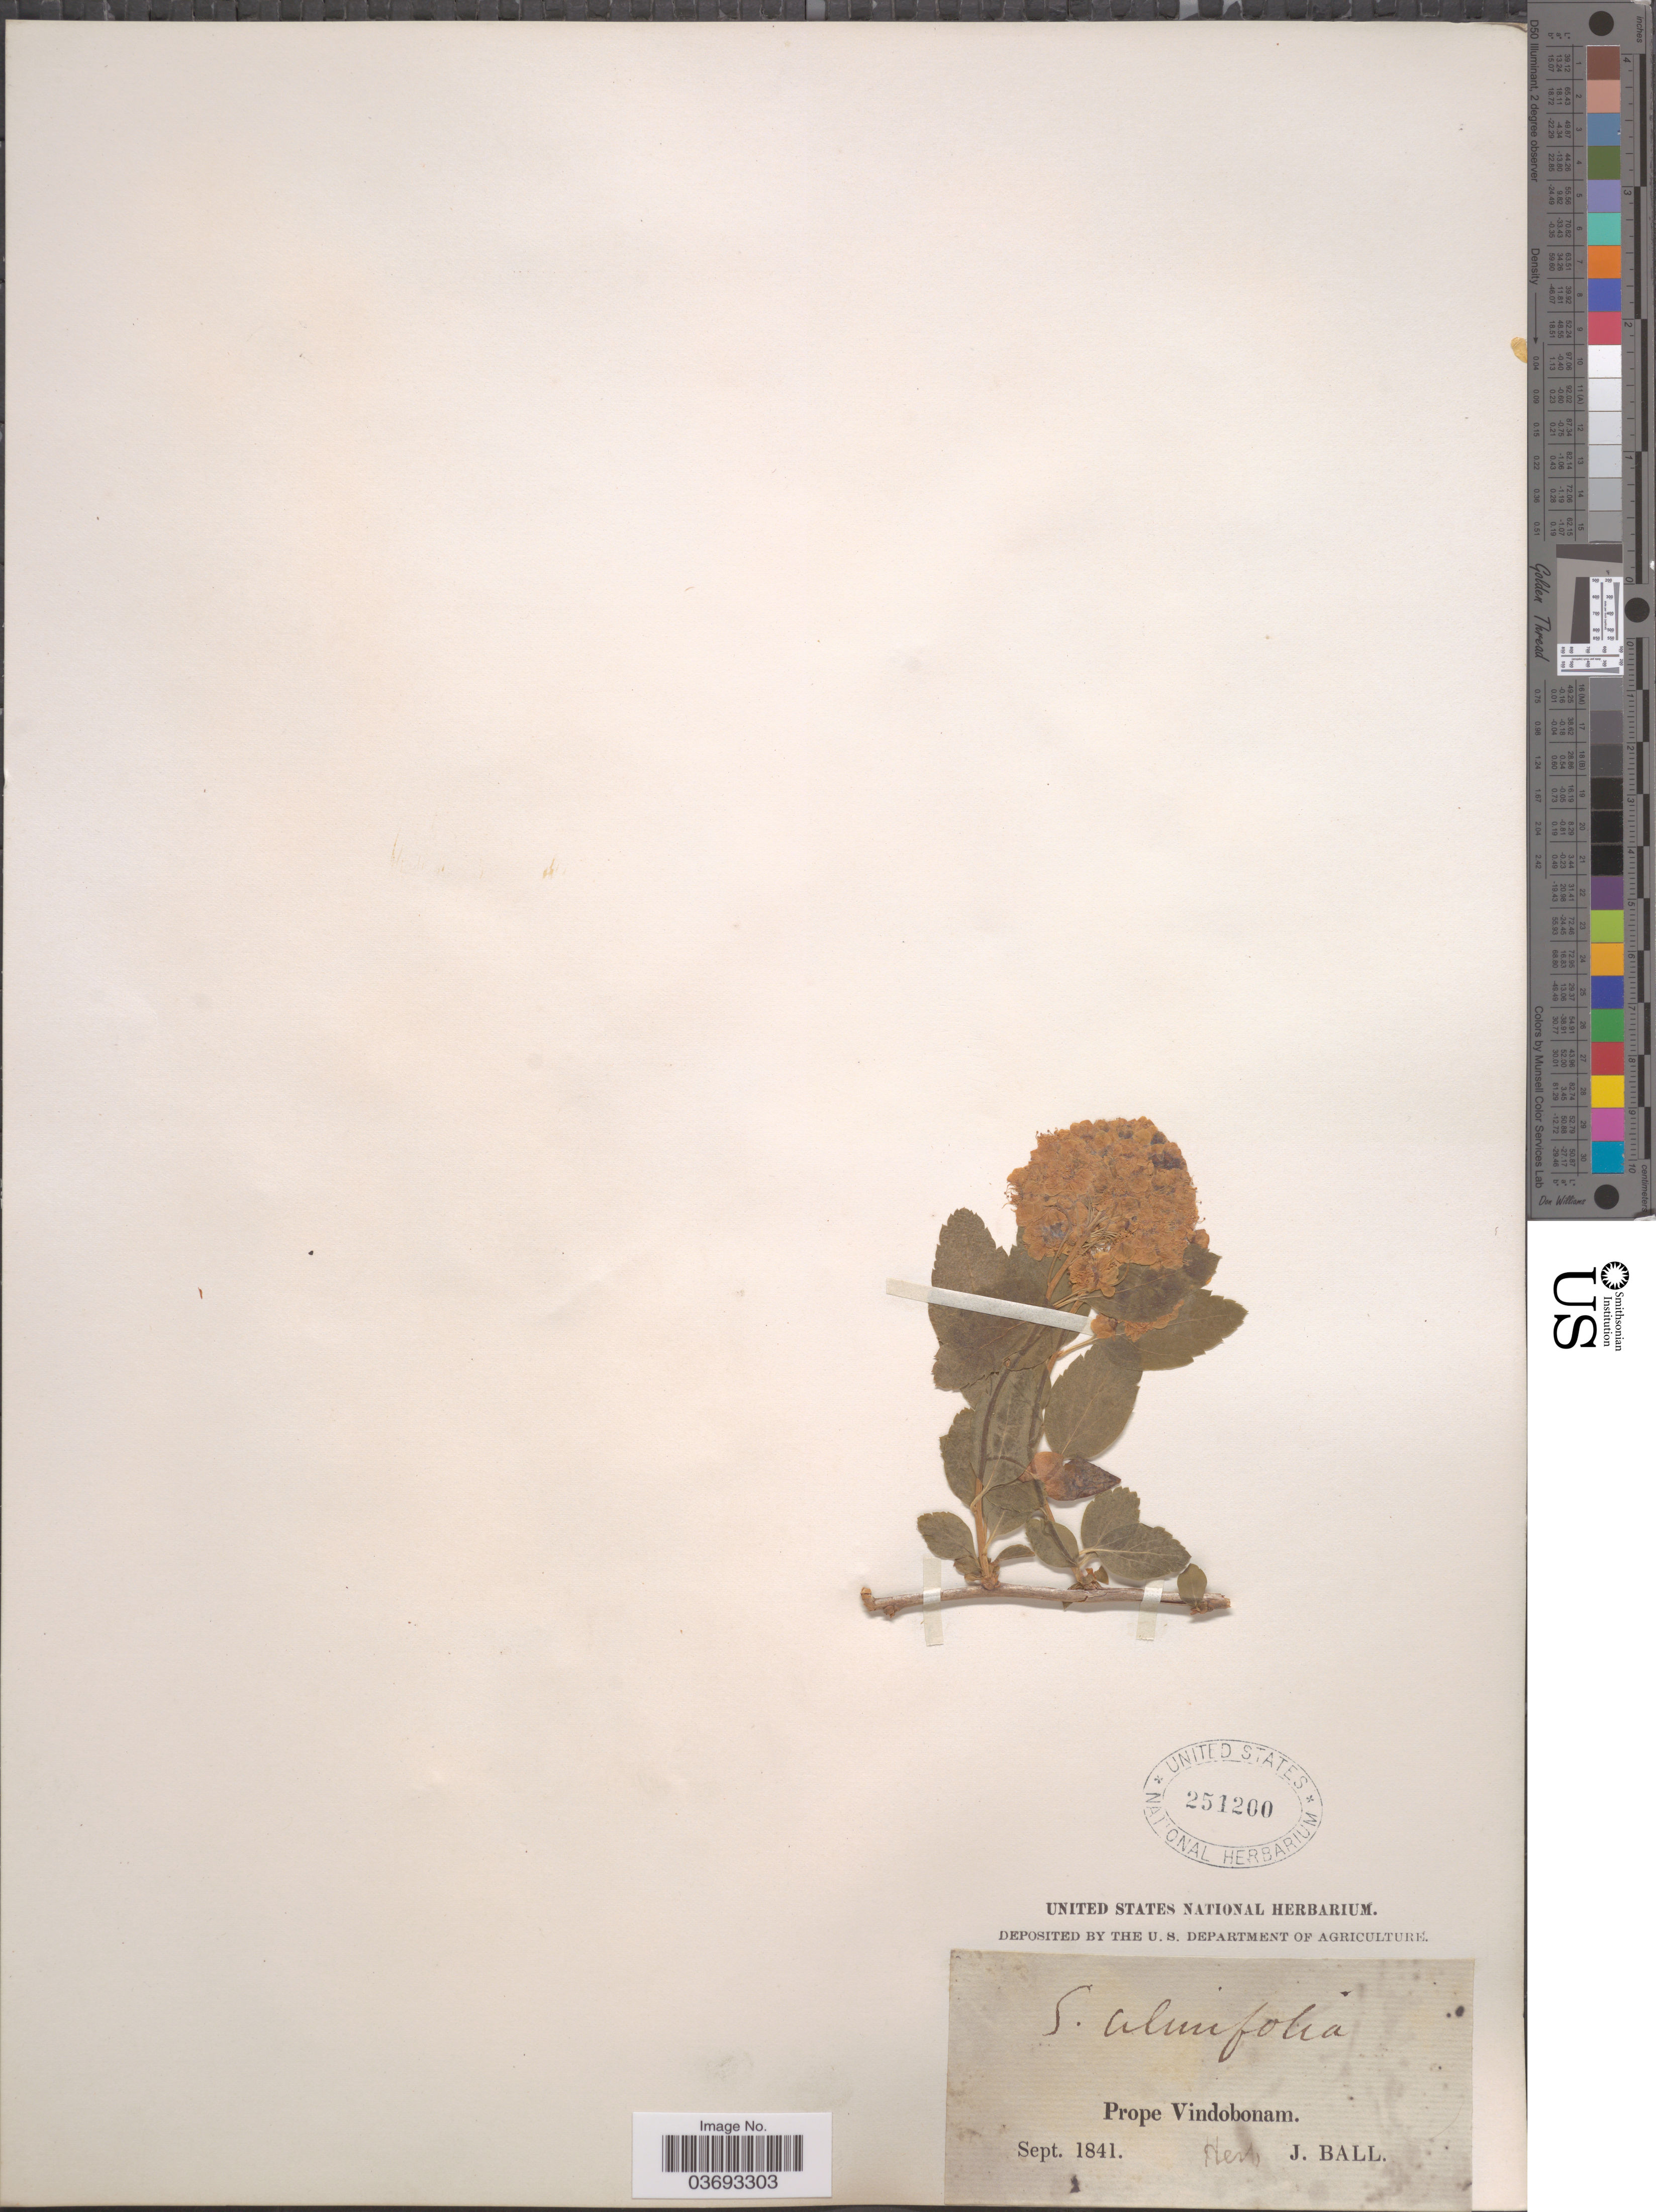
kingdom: Plantae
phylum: Tracheophyta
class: Magnoliopsida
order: Rosales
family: Rosaceae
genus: Spiraea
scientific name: Spiraea ulmifolia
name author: Scop.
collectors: ex herb. John Ball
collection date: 1841-09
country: Austria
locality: Prope Vindobanam.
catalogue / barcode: US 251200